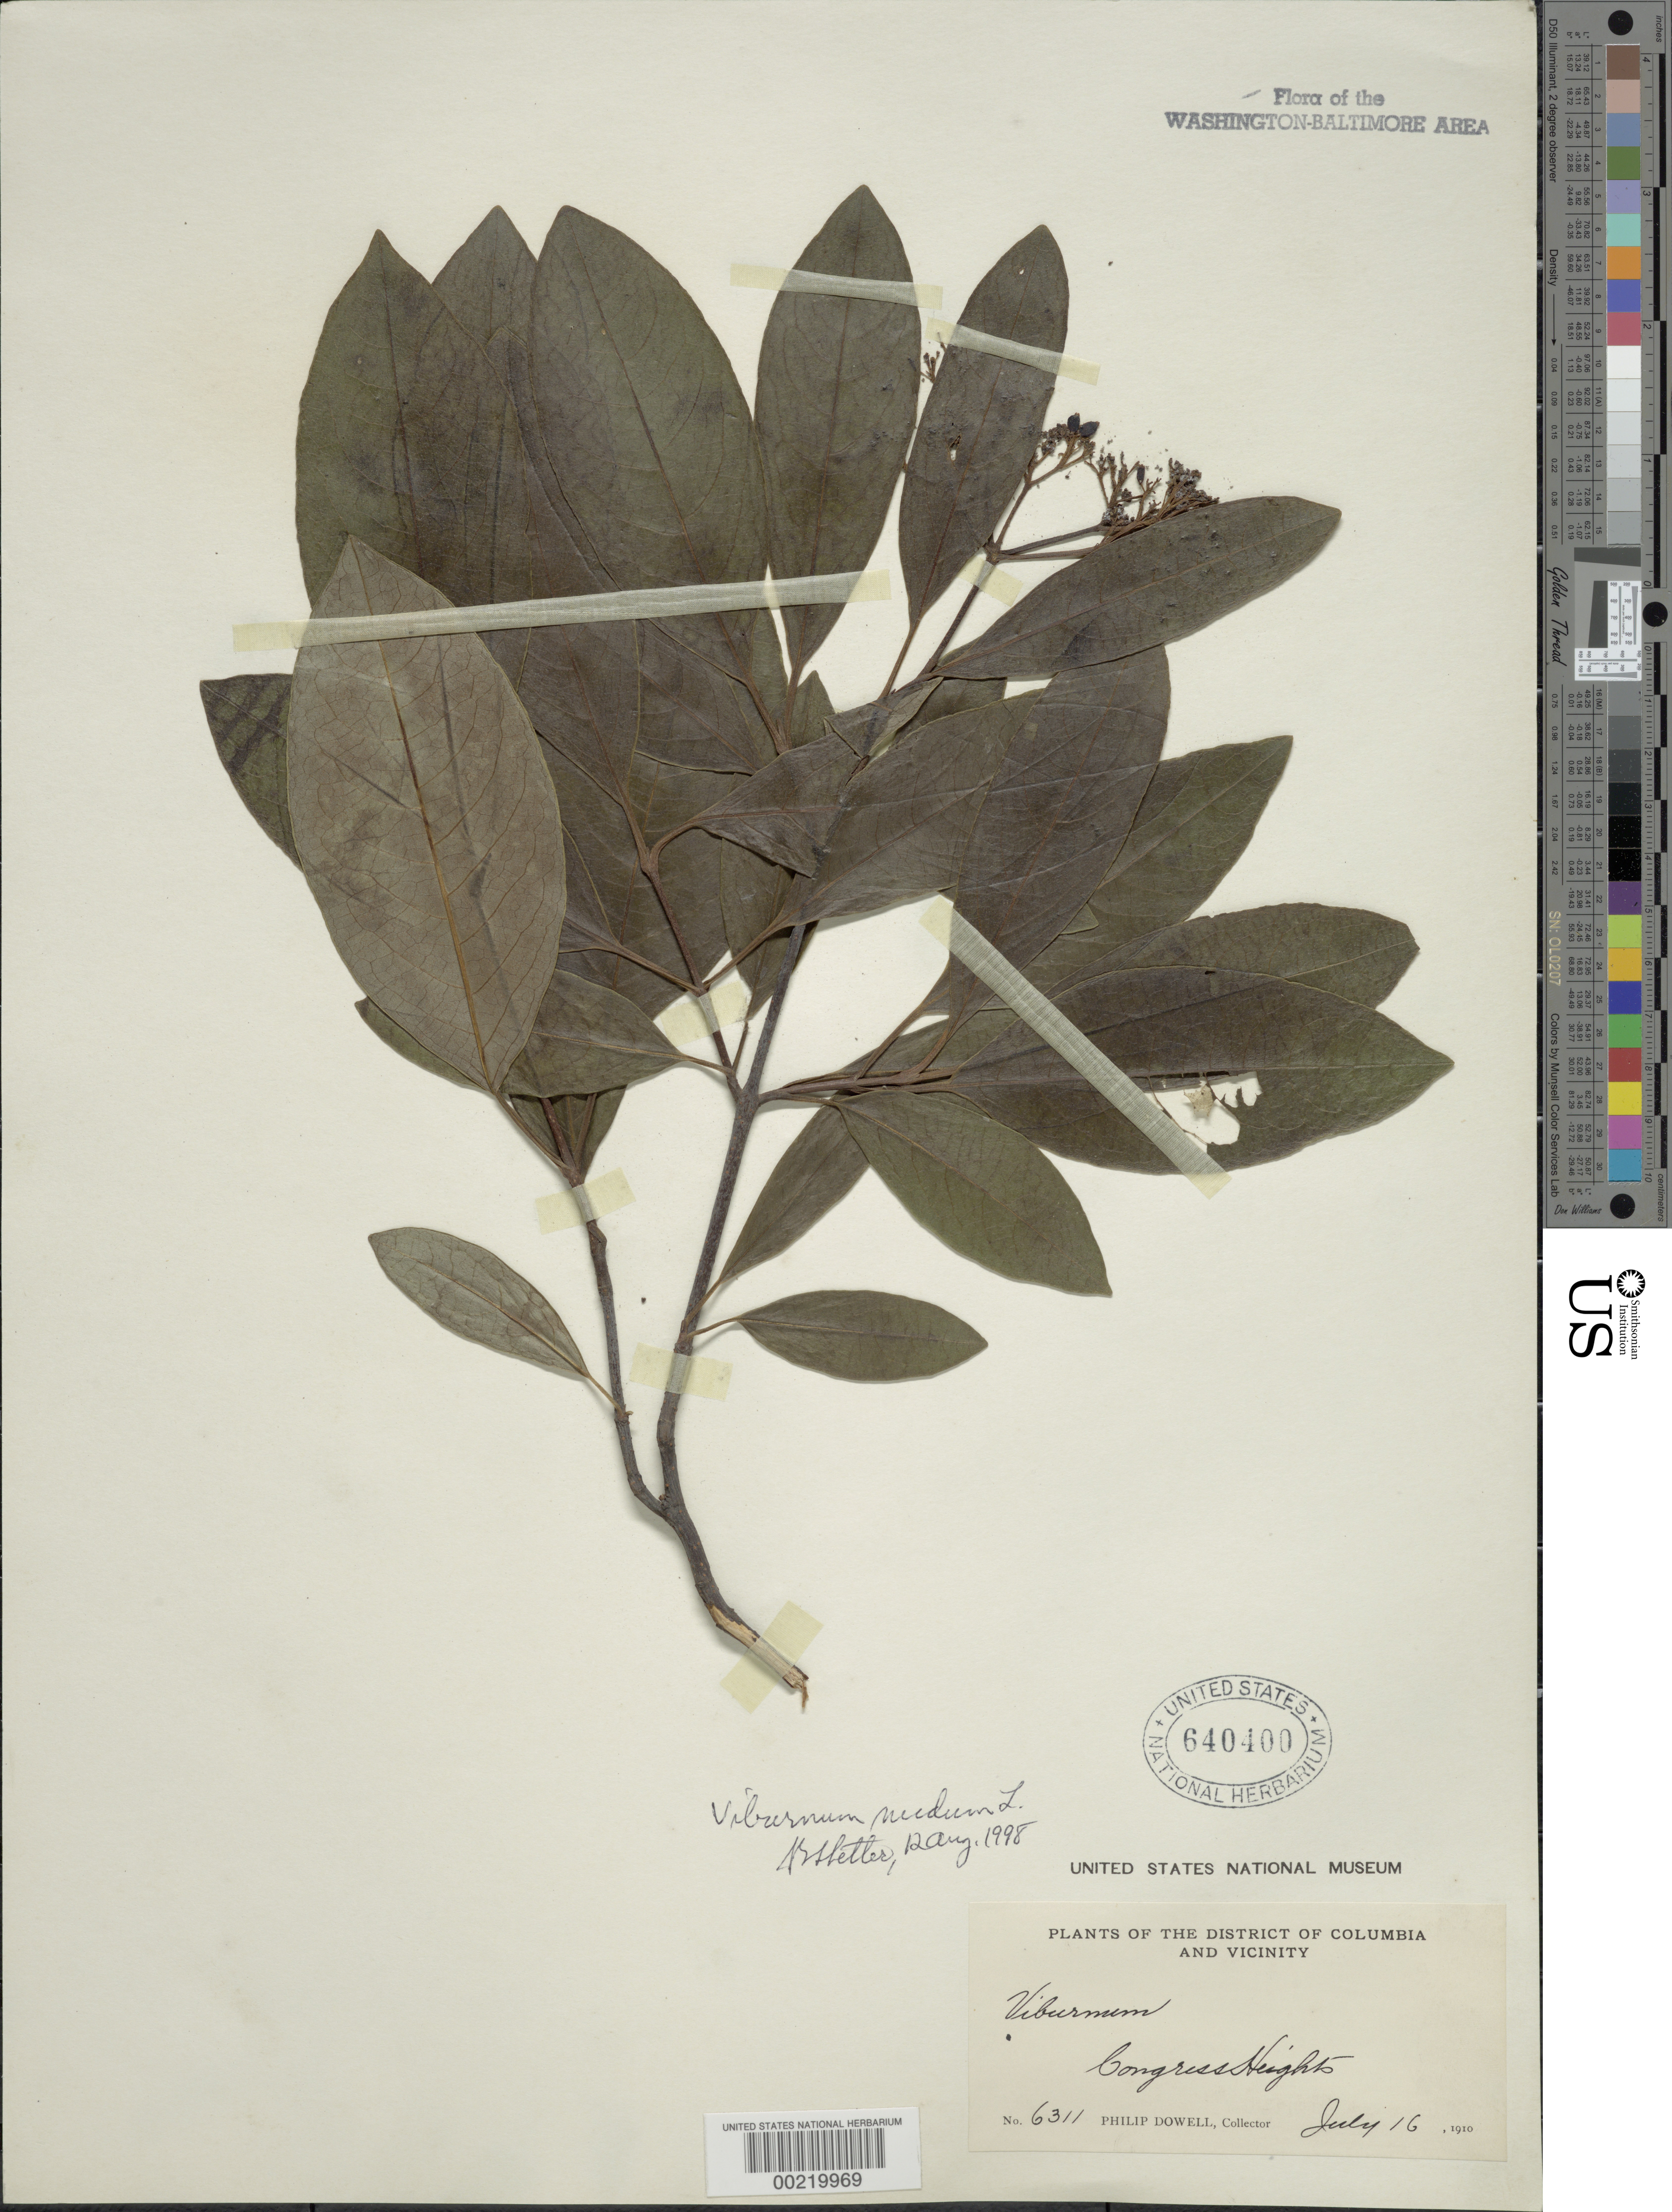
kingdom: Plantae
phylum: Tracheophyta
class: Magnoliopsida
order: Dipsacales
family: Viburnaceae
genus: Viburnum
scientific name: Viburnum nudum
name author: L.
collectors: P. Dowell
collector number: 6311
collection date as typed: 16 Jul 1910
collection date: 1910-07-16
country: United States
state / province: District of Columbia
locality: Congress Heights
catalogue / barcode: US 640400